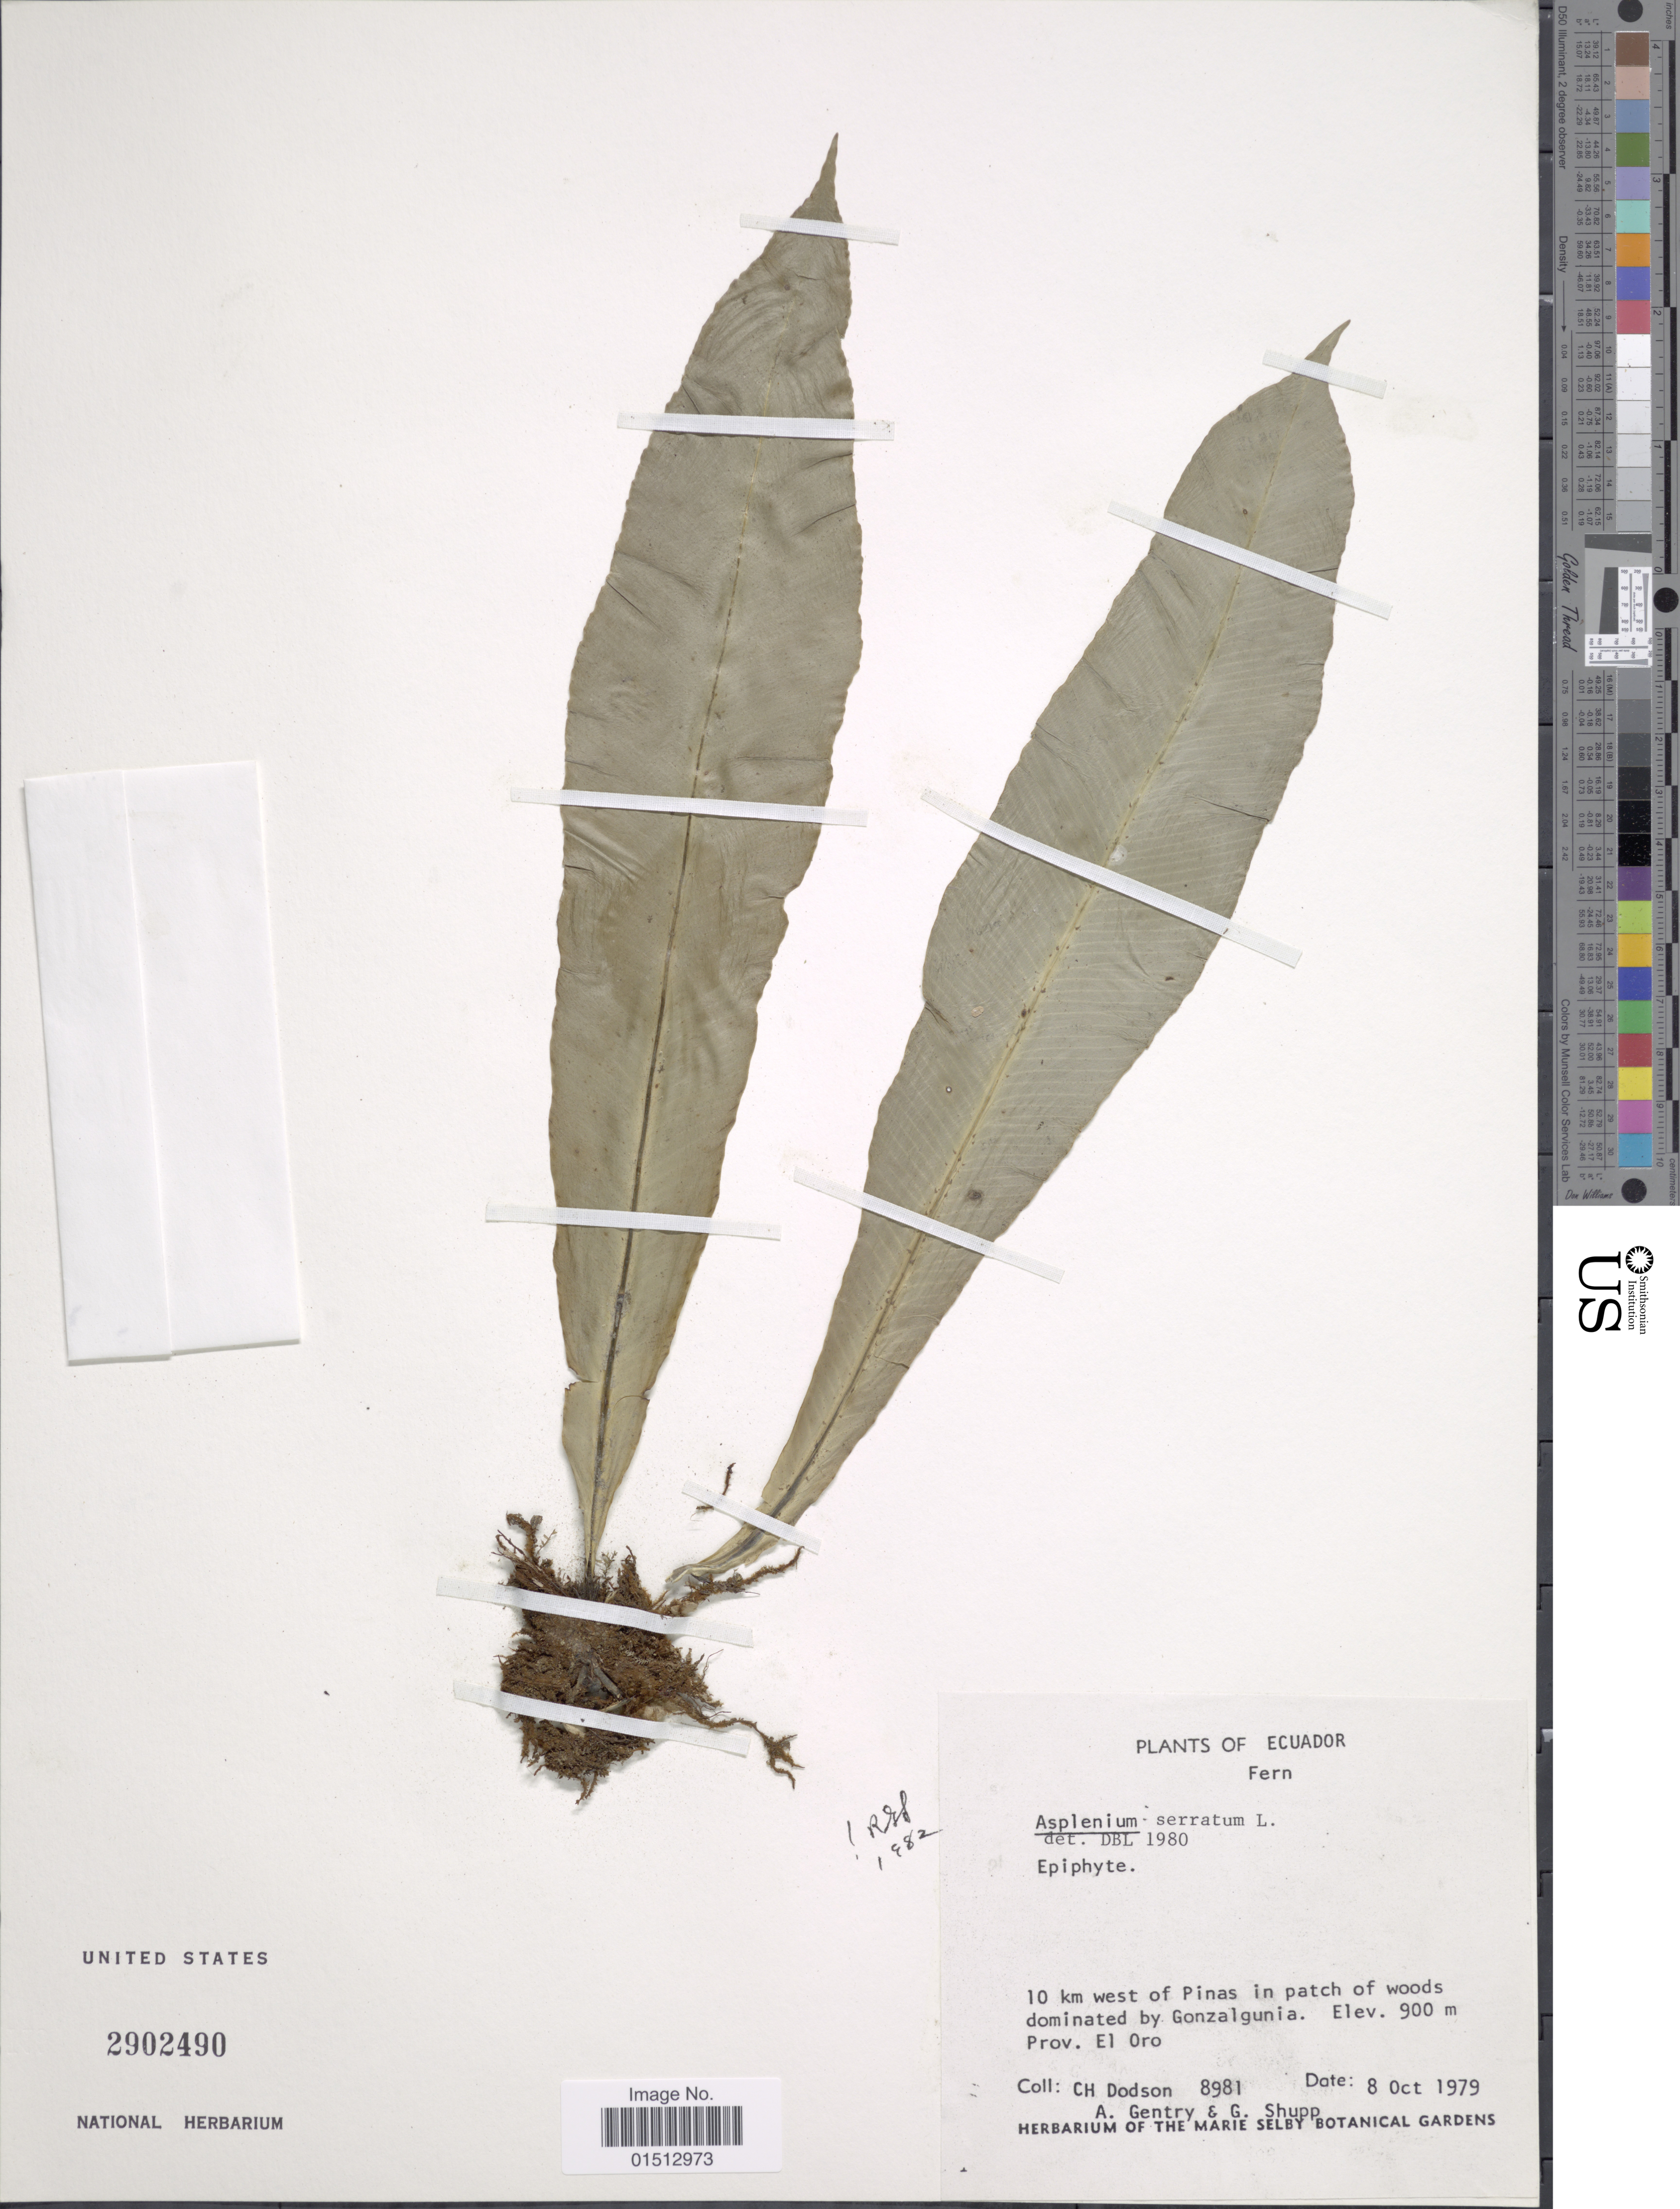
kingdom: Plantae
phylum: Tracheophyta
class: Polypodiopsida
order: Polypodiales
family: Aspleniaceae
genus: Asplenium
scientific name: Asplenium serratum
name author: L.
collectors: C. H. Dodson, A. H. Gentry & G. Shupp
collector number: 8981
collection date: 1979-10-08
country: Ecuador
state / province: El Oro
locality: Ecuador.10 km west of Pinas in patch of woods dominated by Gonzalgunia, Prov. El Oro.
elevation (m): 900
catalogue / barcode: US 2902490